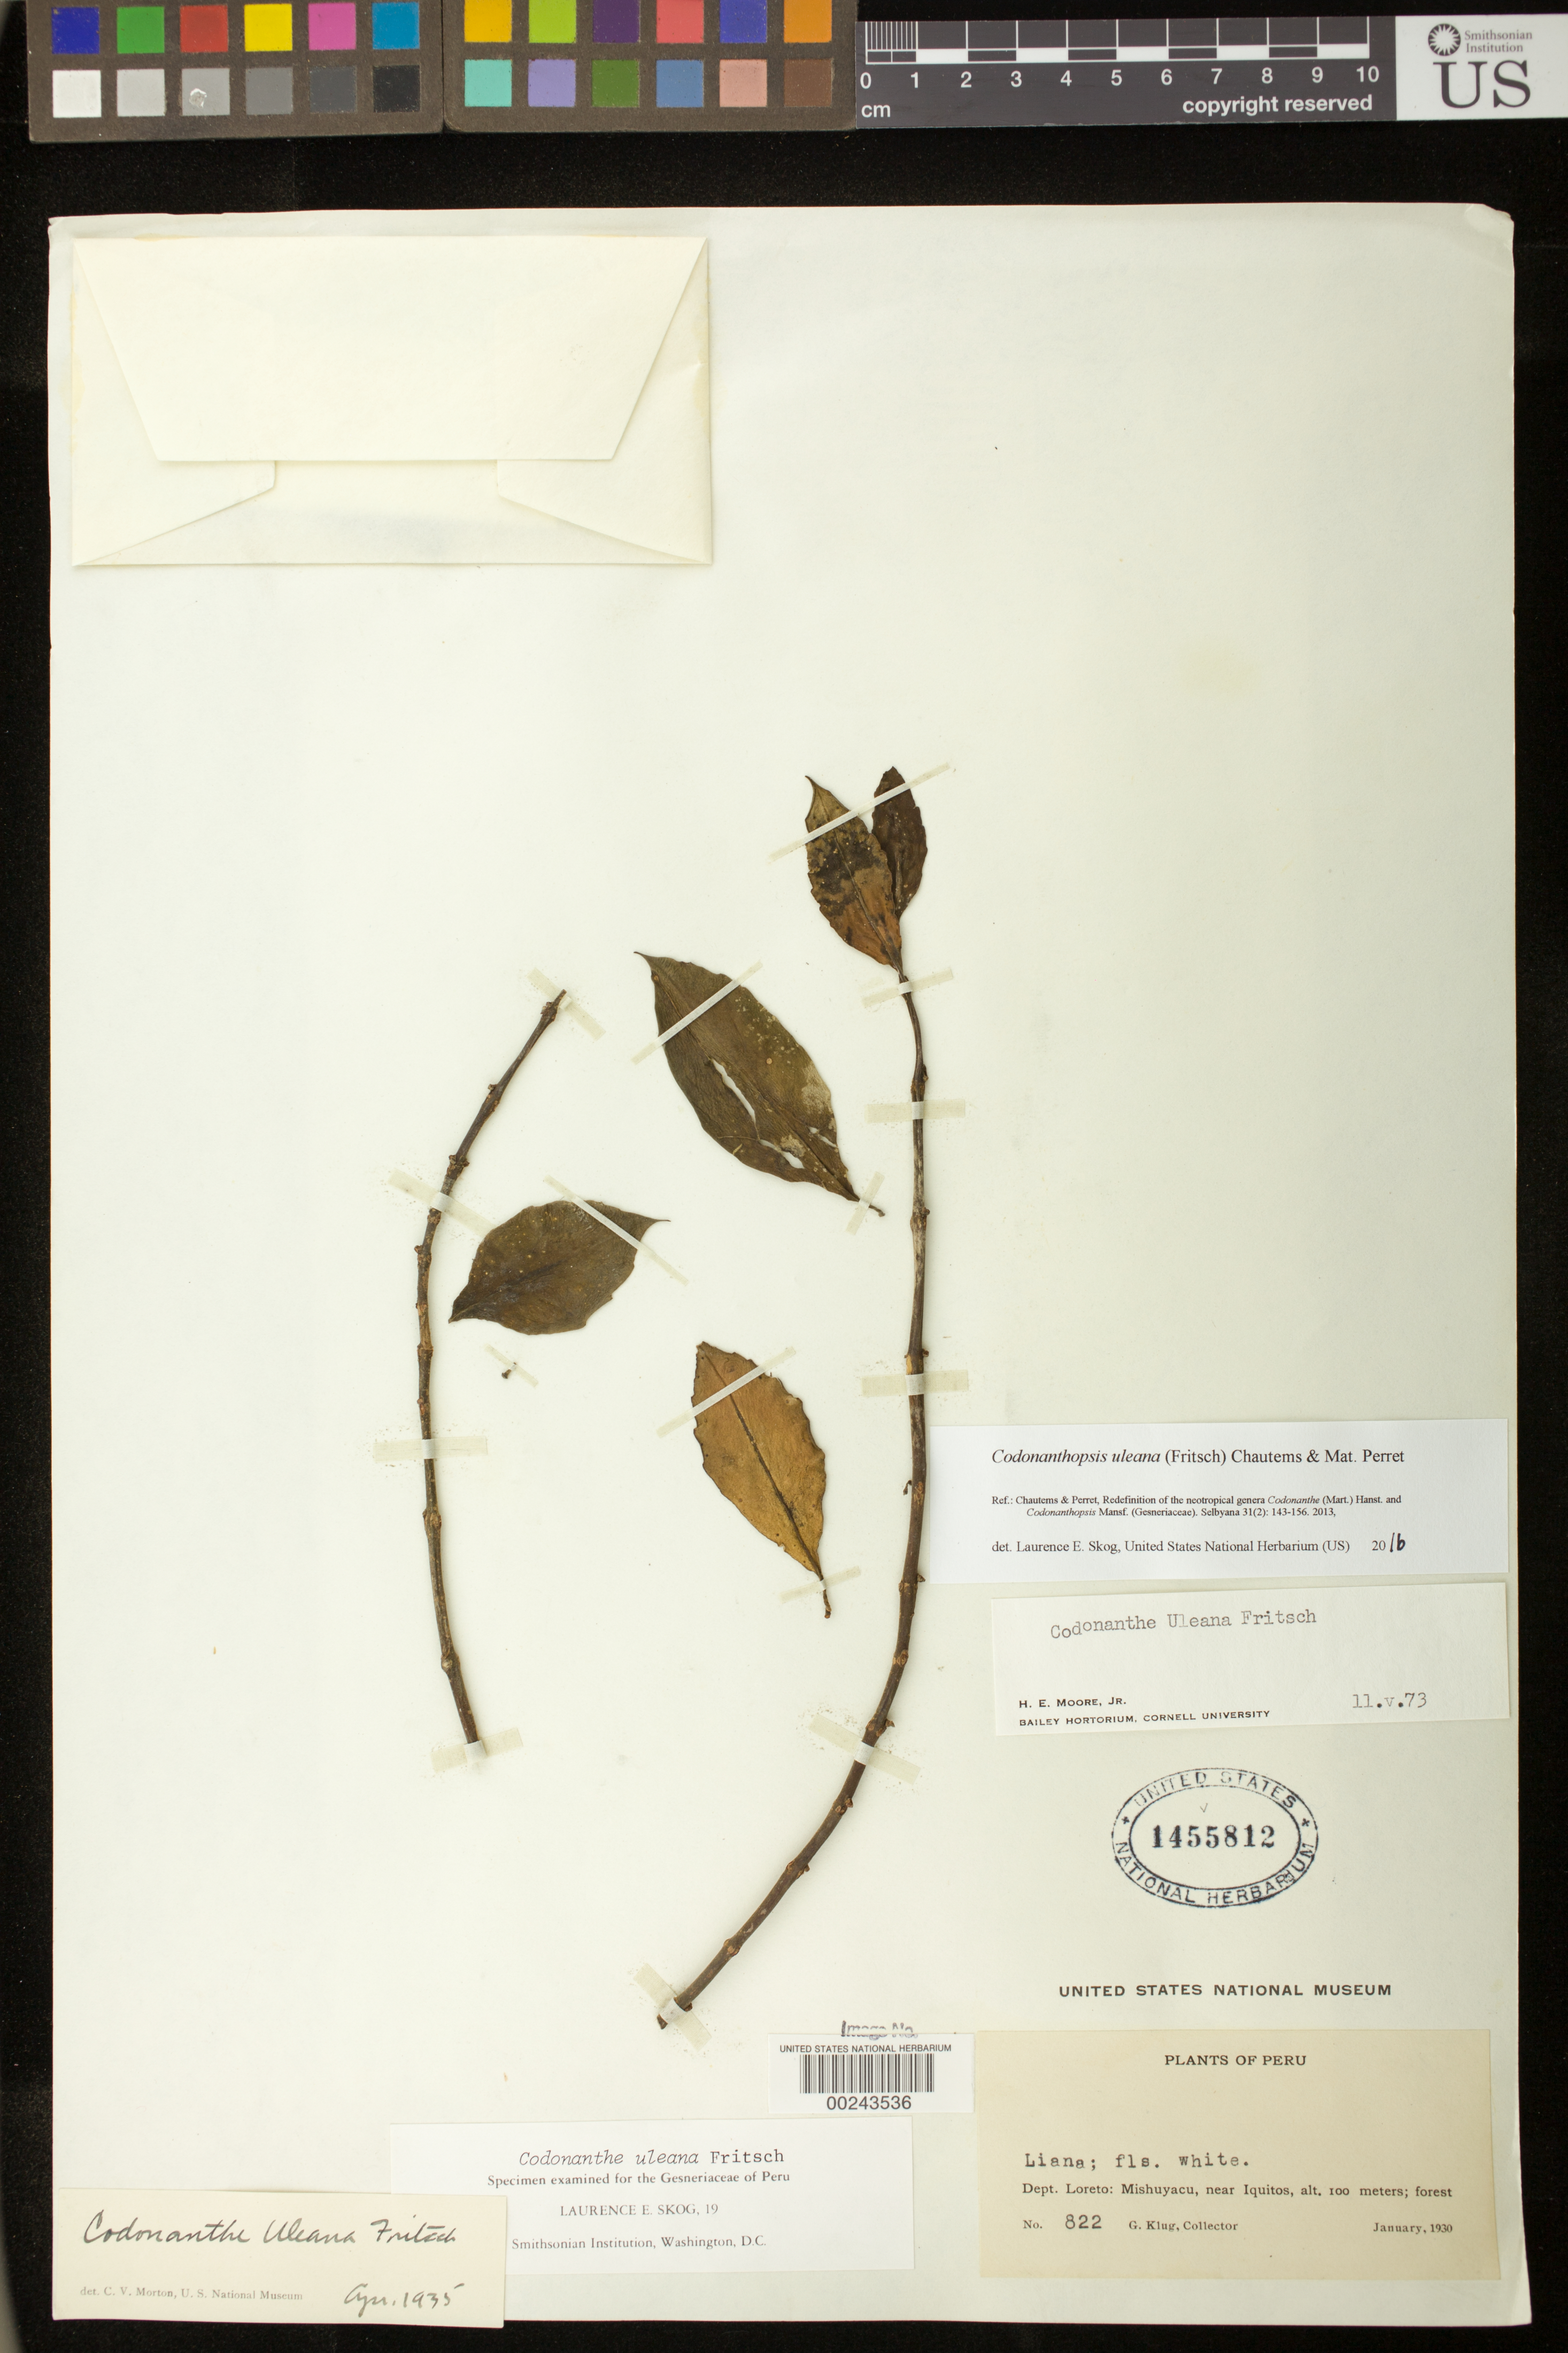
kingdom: Plantae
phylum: Tracheophyta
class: Magnoliopsida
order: Lamiales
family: Gesneriaceae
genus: Codonanthopsis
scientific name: Codonanthopsis uleana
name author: (Fritsch) Chautems & Mat.Perret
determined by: Skog, Laurence E.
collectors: G. Klug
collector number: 822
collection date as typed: Jan 1930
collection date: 1930-01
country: Peru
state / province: Loreto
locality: Mishuyacu, near Iquitos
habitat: Forest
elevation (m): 100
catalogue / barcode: US 1455812